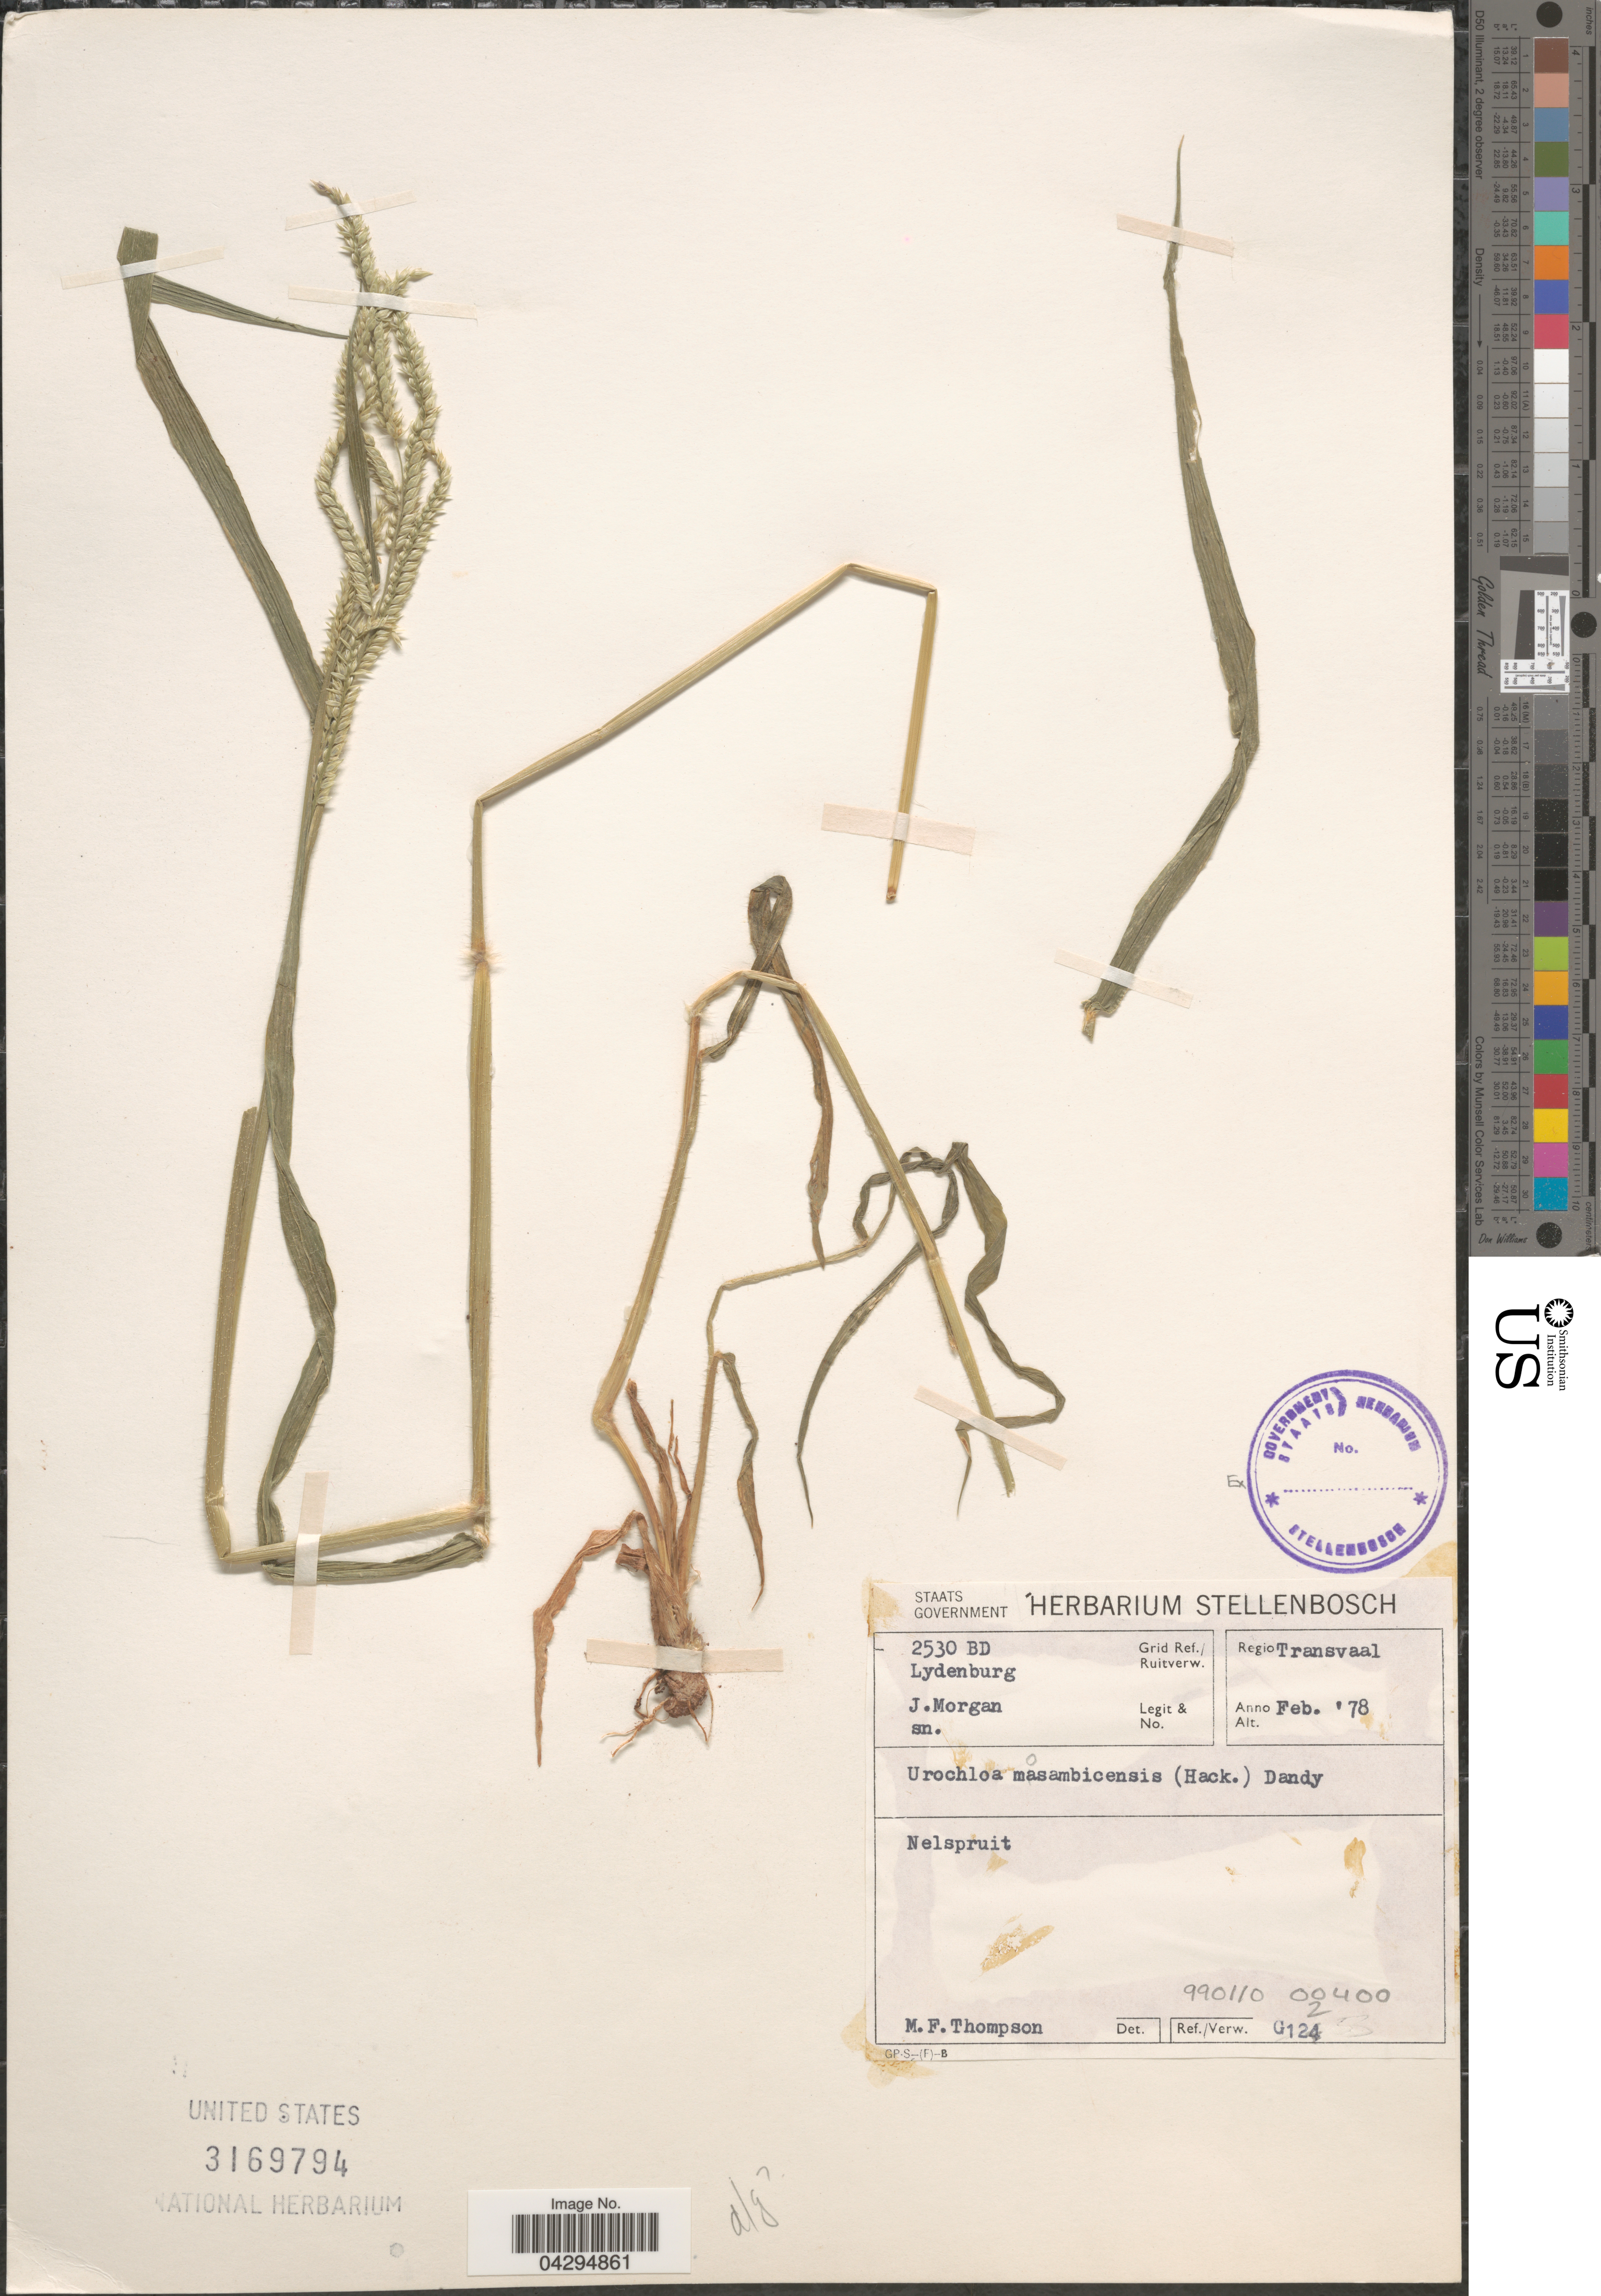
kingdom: Plantae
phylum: Tracheophyta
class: Liliopsida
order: Poales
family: Poaceae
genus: Urochloa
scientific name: Urochloa mosambicensis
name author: (Hack.) Dandy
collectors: J. Morgan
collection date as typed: Transcribed d/m/y: /2/78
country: South Africa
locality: Grid Ref./ Ruitverw. 2530 BD. Regio Transvaal. Nelspruit.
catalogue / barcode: US 3169794